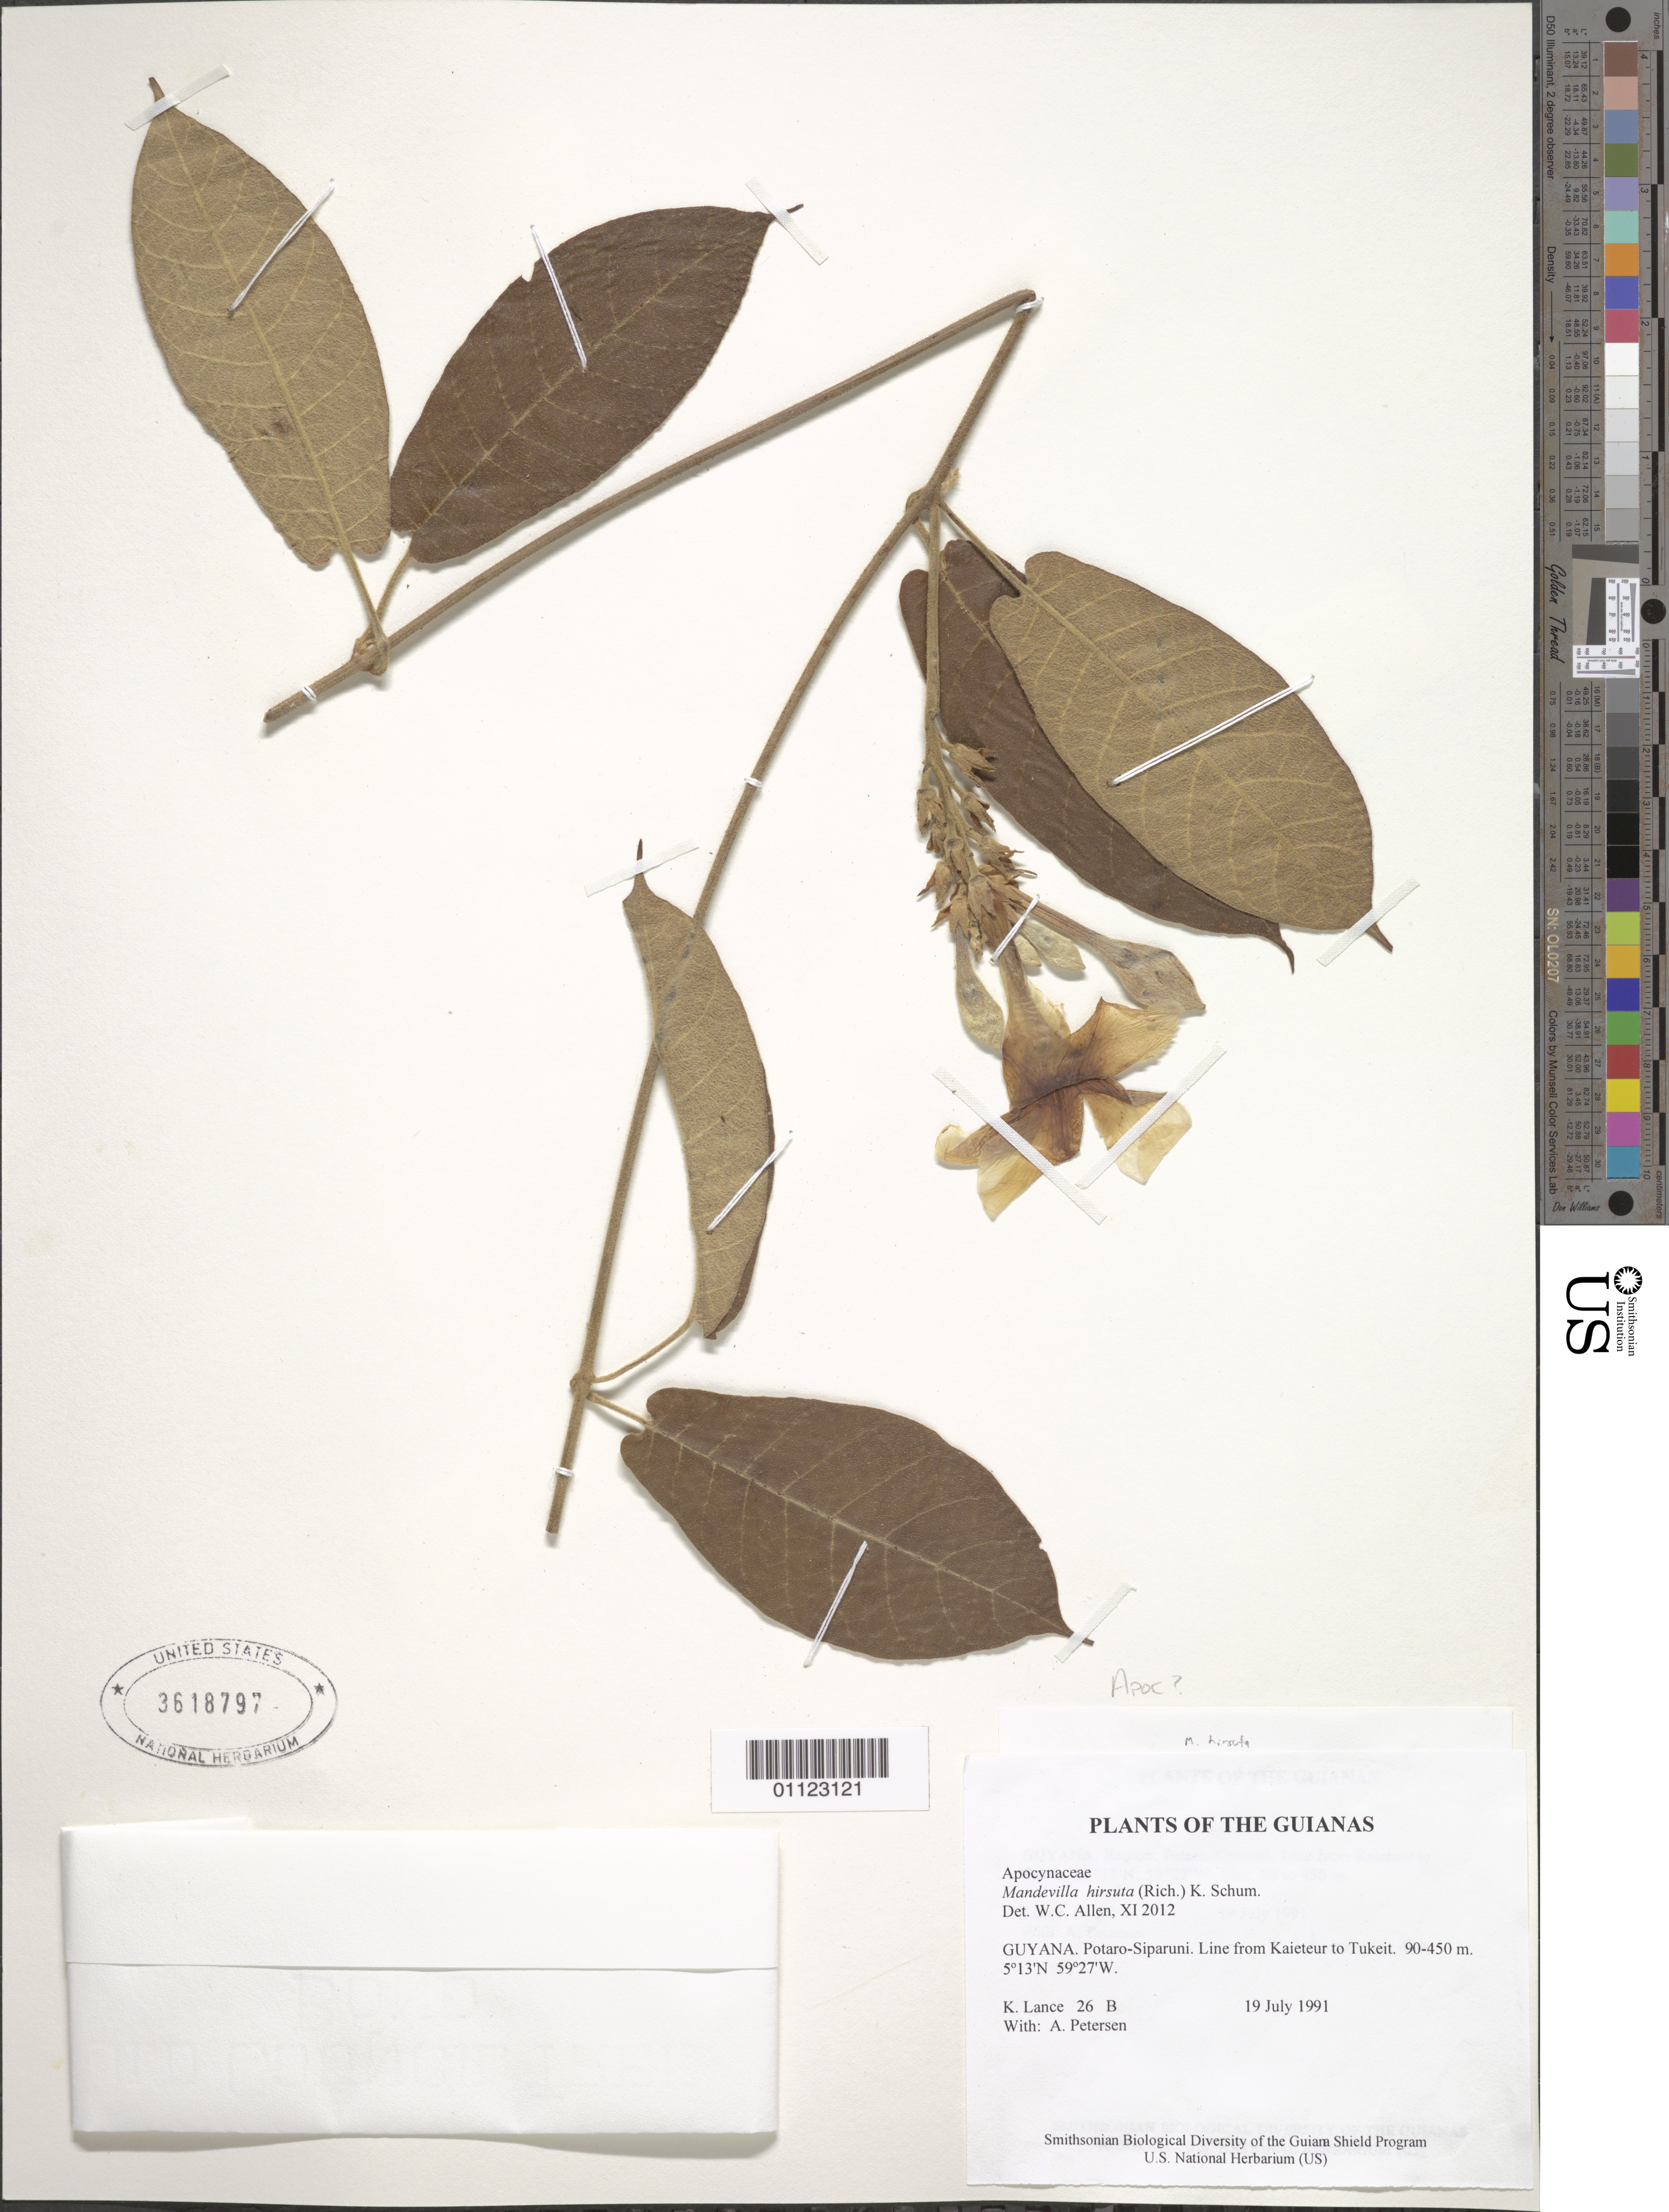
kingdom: Plantae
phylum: Tracheophyta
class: Magnoliopsida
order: Gentianales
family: Apocynaceae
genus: Mandevilla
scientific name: Mandevilla hirsuta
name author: (Rich.) K. Schum.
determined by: Allen, W. C., (UNITED STATES)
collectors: K. Lance & A. Petersen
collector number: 26 b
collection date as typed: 19 July 1991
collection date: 1991-07-19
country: Guyana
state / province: Potaro-Siparuni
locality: Line from Kaieteur to Tukeit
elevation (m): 90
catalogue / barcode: US 3618797